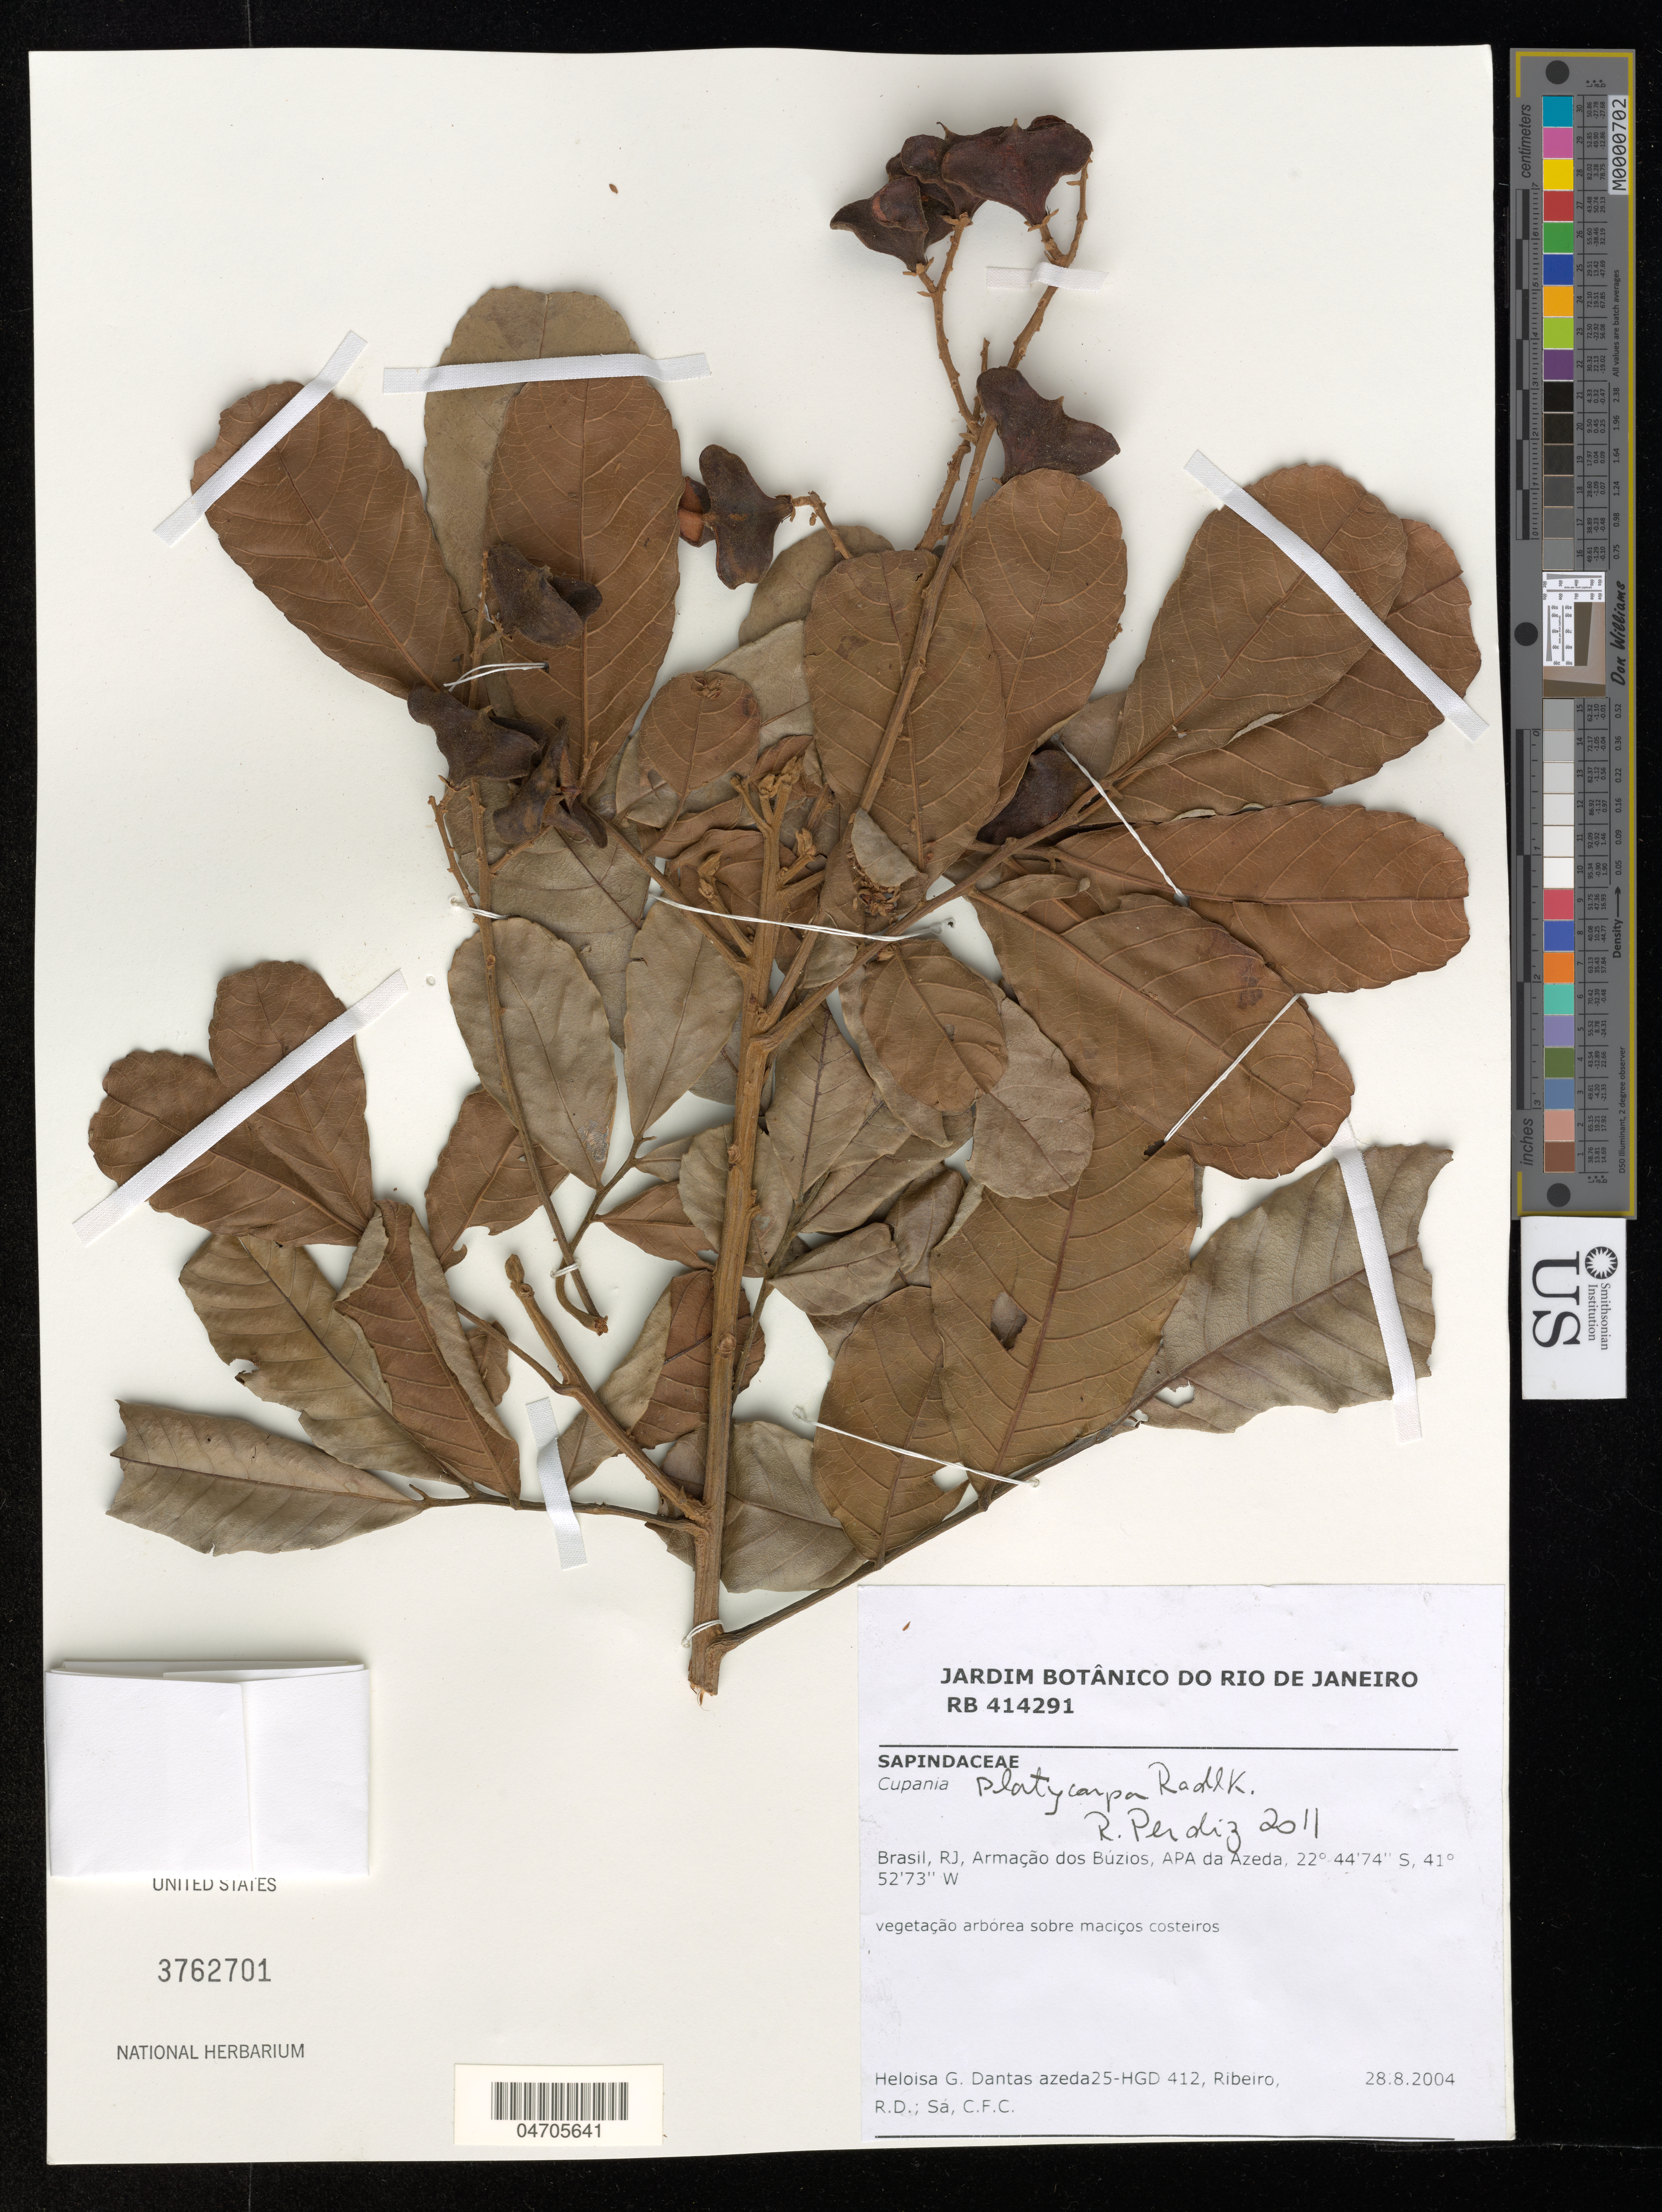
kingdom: Plantae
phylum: Tracheophyta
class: Magnoliopsida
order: Sapindales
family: Sapindaceae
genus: Cupania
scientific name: Cupania platycarpa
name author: Radlk.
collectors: H. Dantas, R. Ribeiro & C. Sa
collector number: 412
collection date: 2004-08-28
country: Brazil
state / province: Rio de Janeiro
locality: Armação dos Búzios, APA da Azeda.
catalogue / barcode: US 3762701